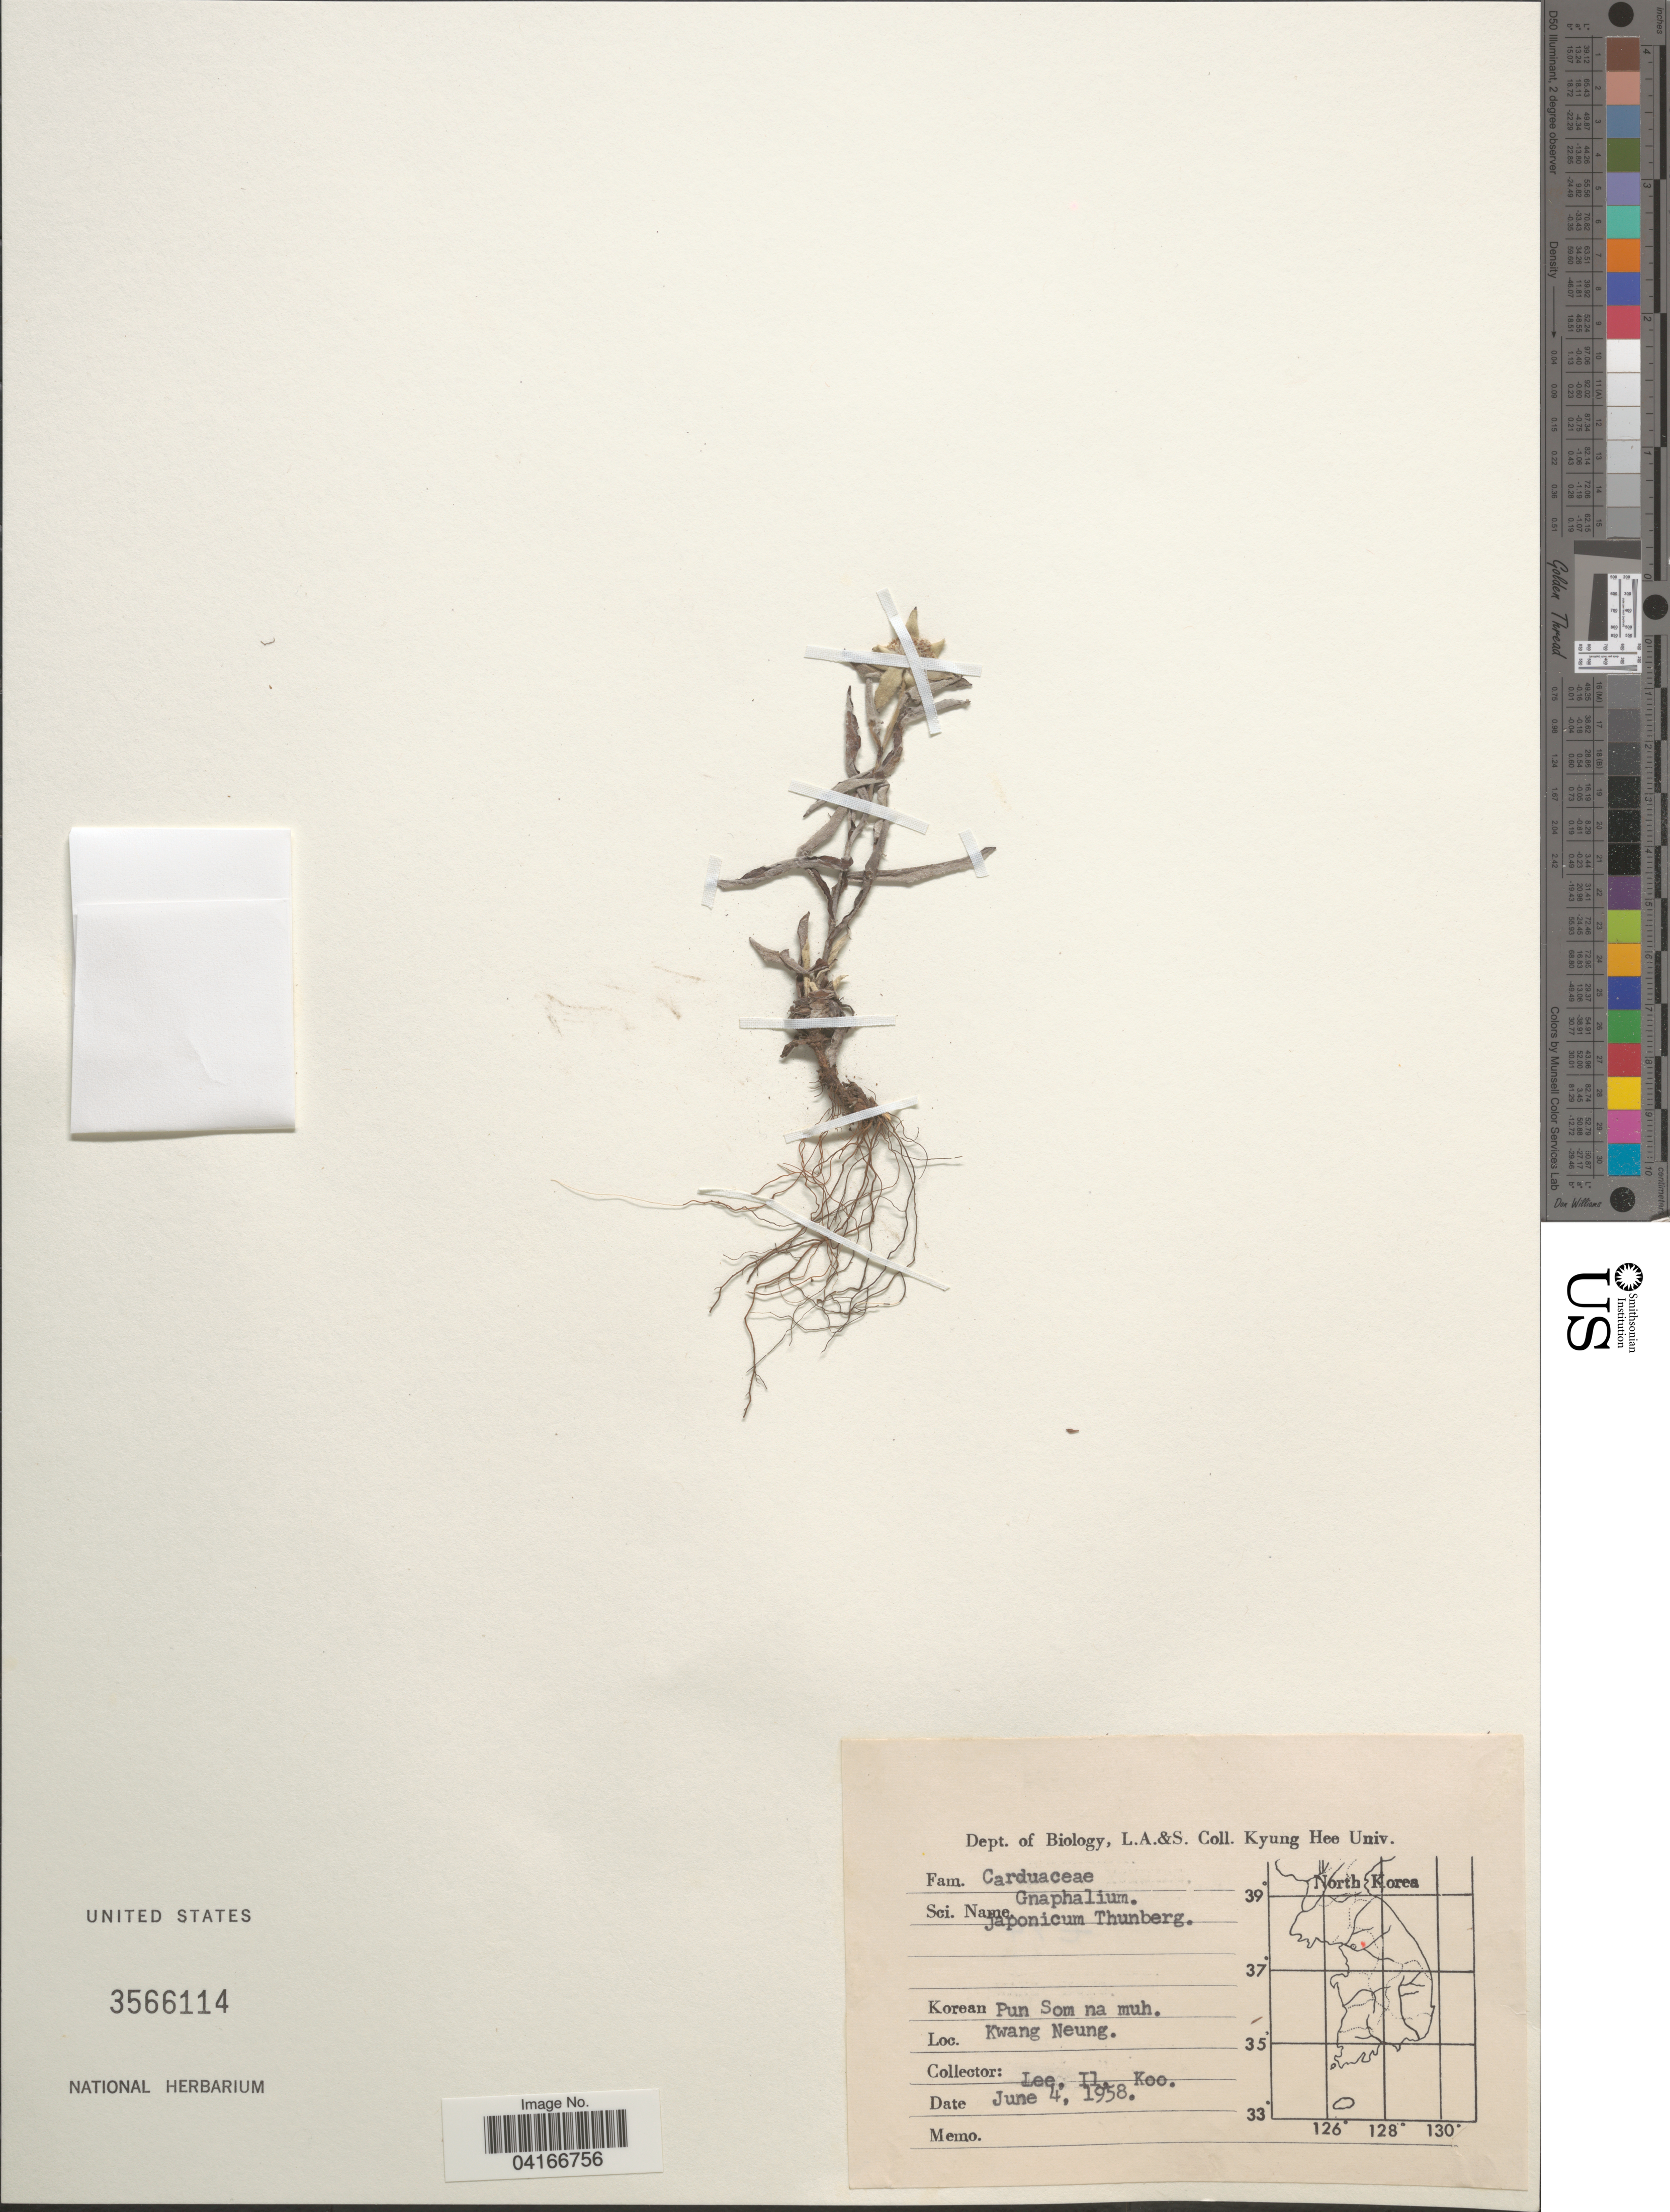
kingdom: Plantae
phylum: Tracheophyta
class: Magnoliopsida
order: Asterales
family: Asteraceae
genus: Gnaphalium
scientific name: Gnaphalium japonicum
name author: Thunb.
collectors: I. Lee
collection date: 1958-06-04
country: North Korea / South Korea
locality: Kwang Neung.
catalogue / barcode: US 3566114